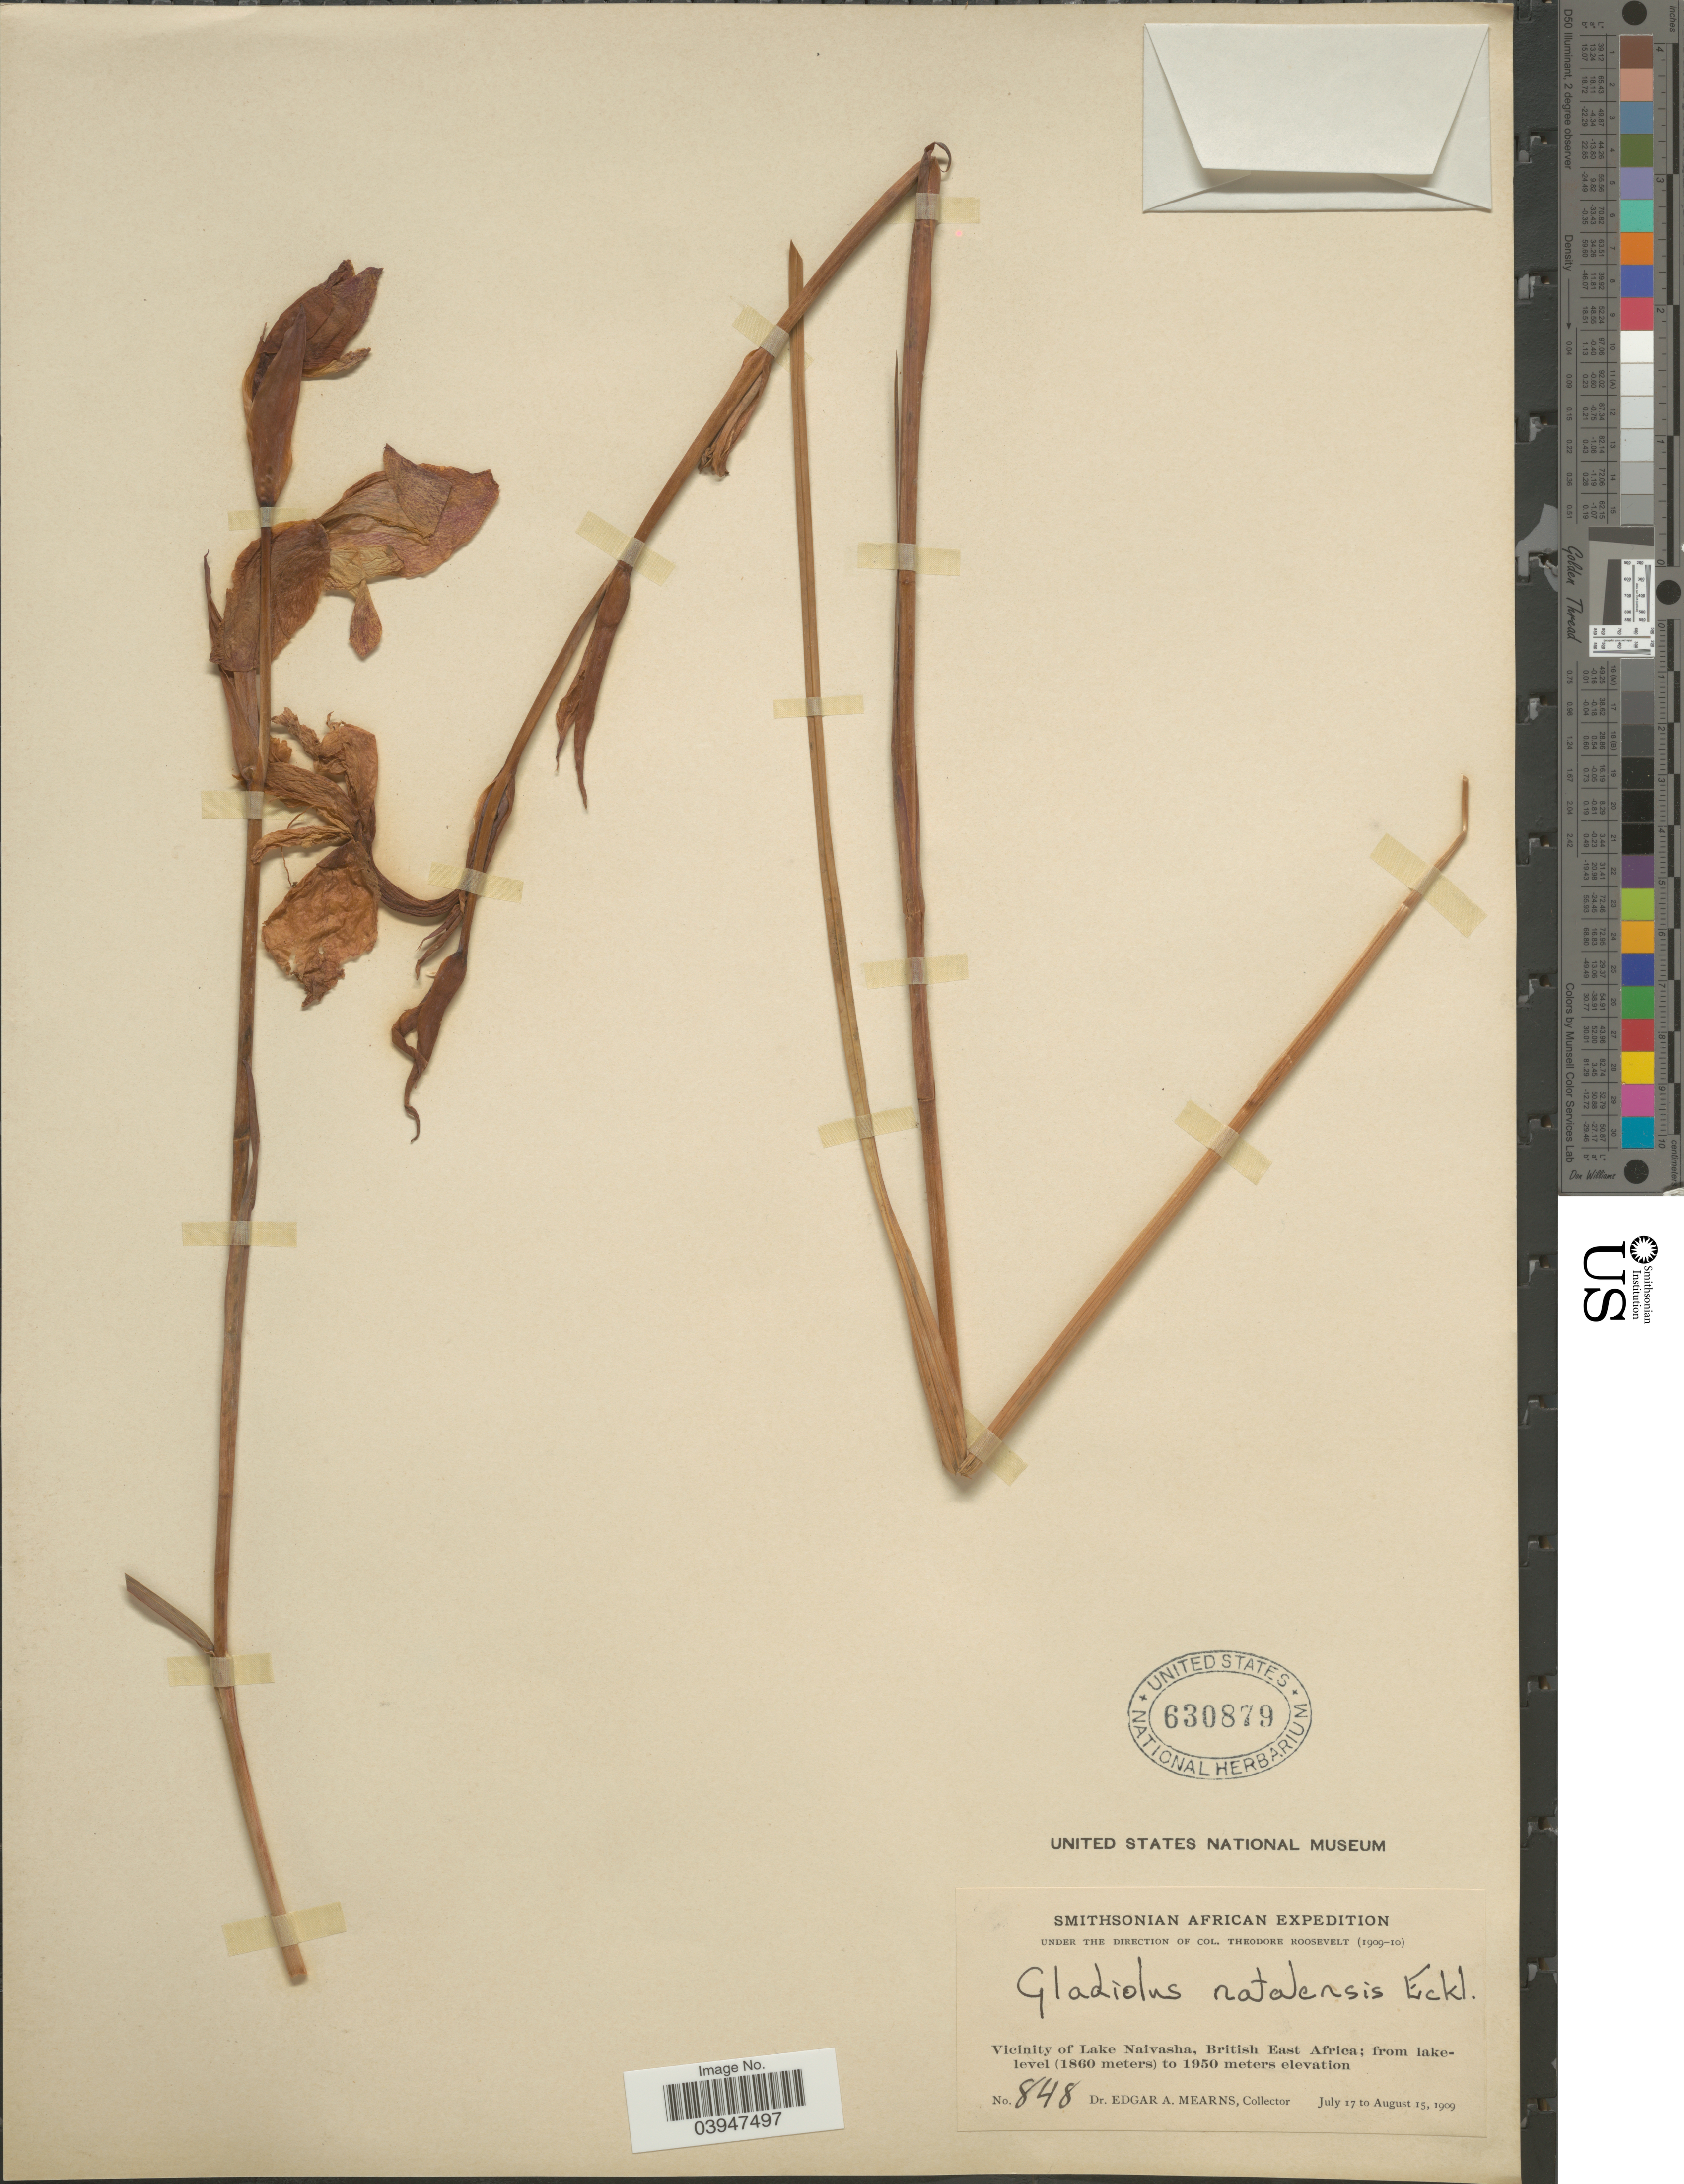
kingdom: Plantae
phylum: Tracheophyta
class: Liliopsida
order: Asparagales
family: Iridaceae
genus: Gladiolus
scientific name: Gladiolus natalensis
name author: Reinw. ex Hook.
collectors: E. A. Mearns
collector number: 848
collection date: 1909-07-17/1909-08-15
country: Kenya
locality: Vicinity of Lake Naivasha, British East Africa.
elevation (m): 1860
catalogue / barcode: US 630879